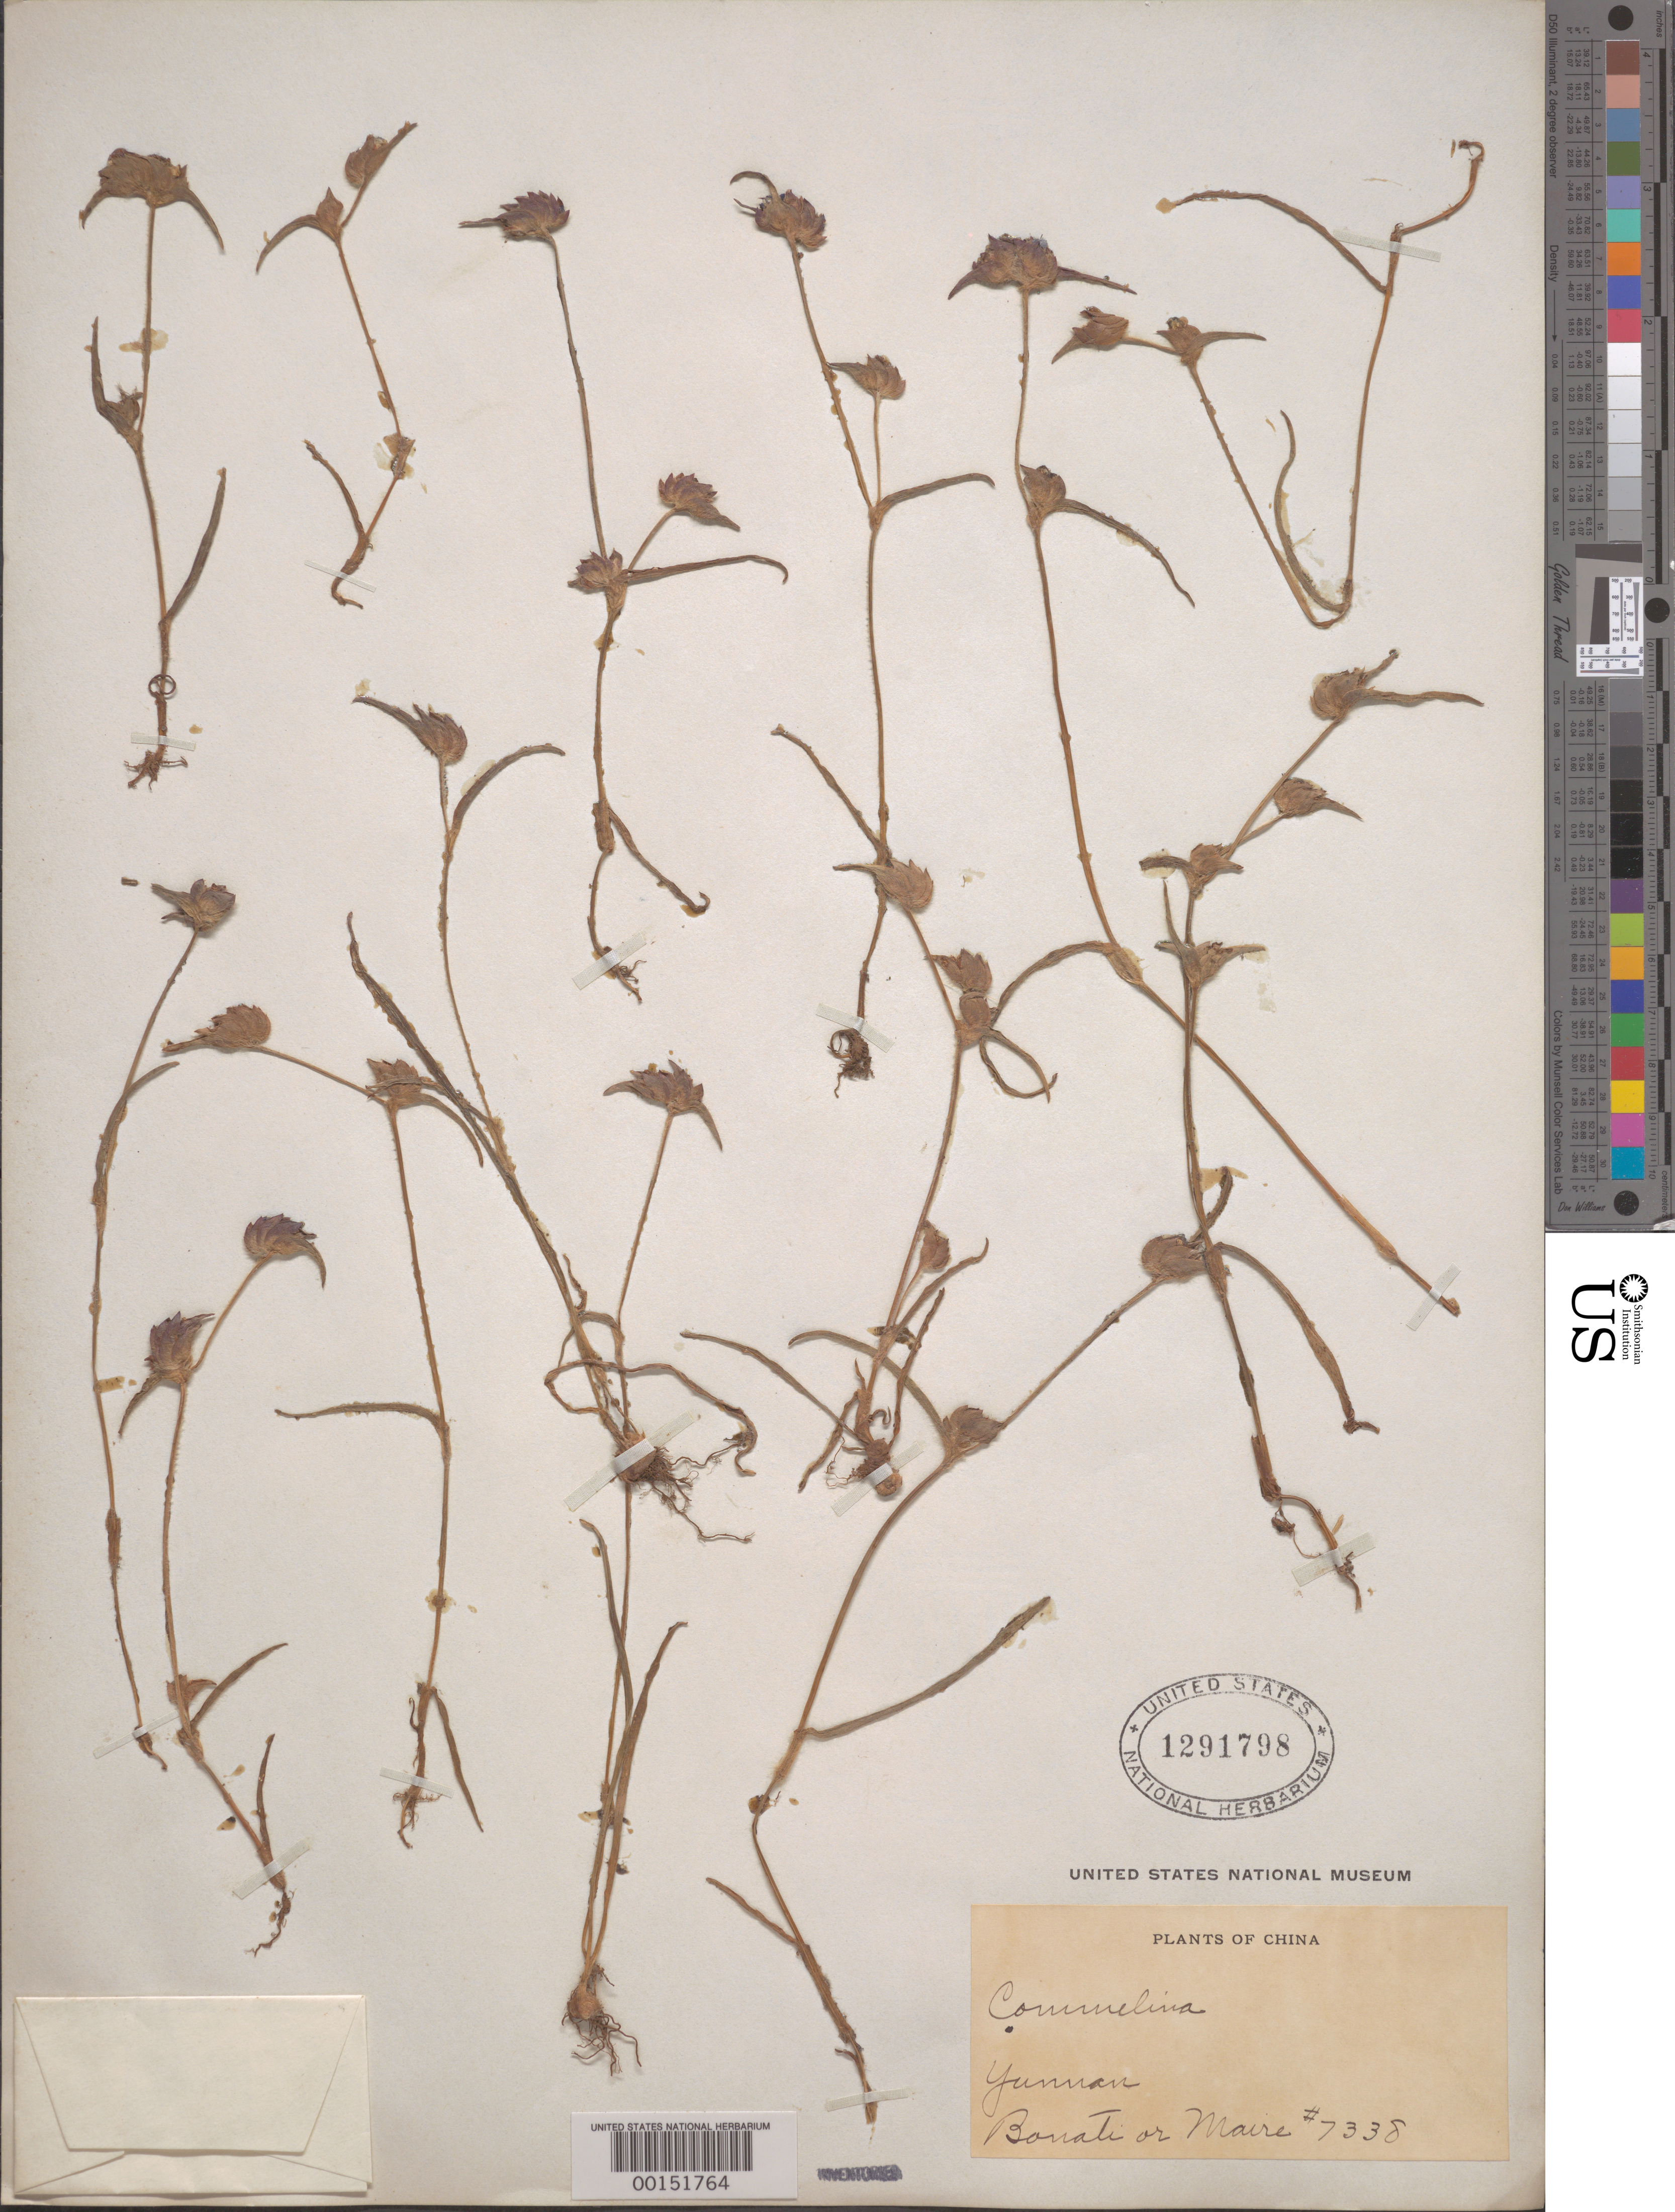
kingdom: Plantae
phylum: Tracheophyta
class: Liliopsida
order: Commelinales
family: Commelinaceae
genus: Cyanotis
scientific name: Cyanotis barbata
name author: D. Don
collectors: G. Bonati & Maire, --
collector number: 7338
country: China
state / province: Yunnan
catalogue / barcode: US 1291798